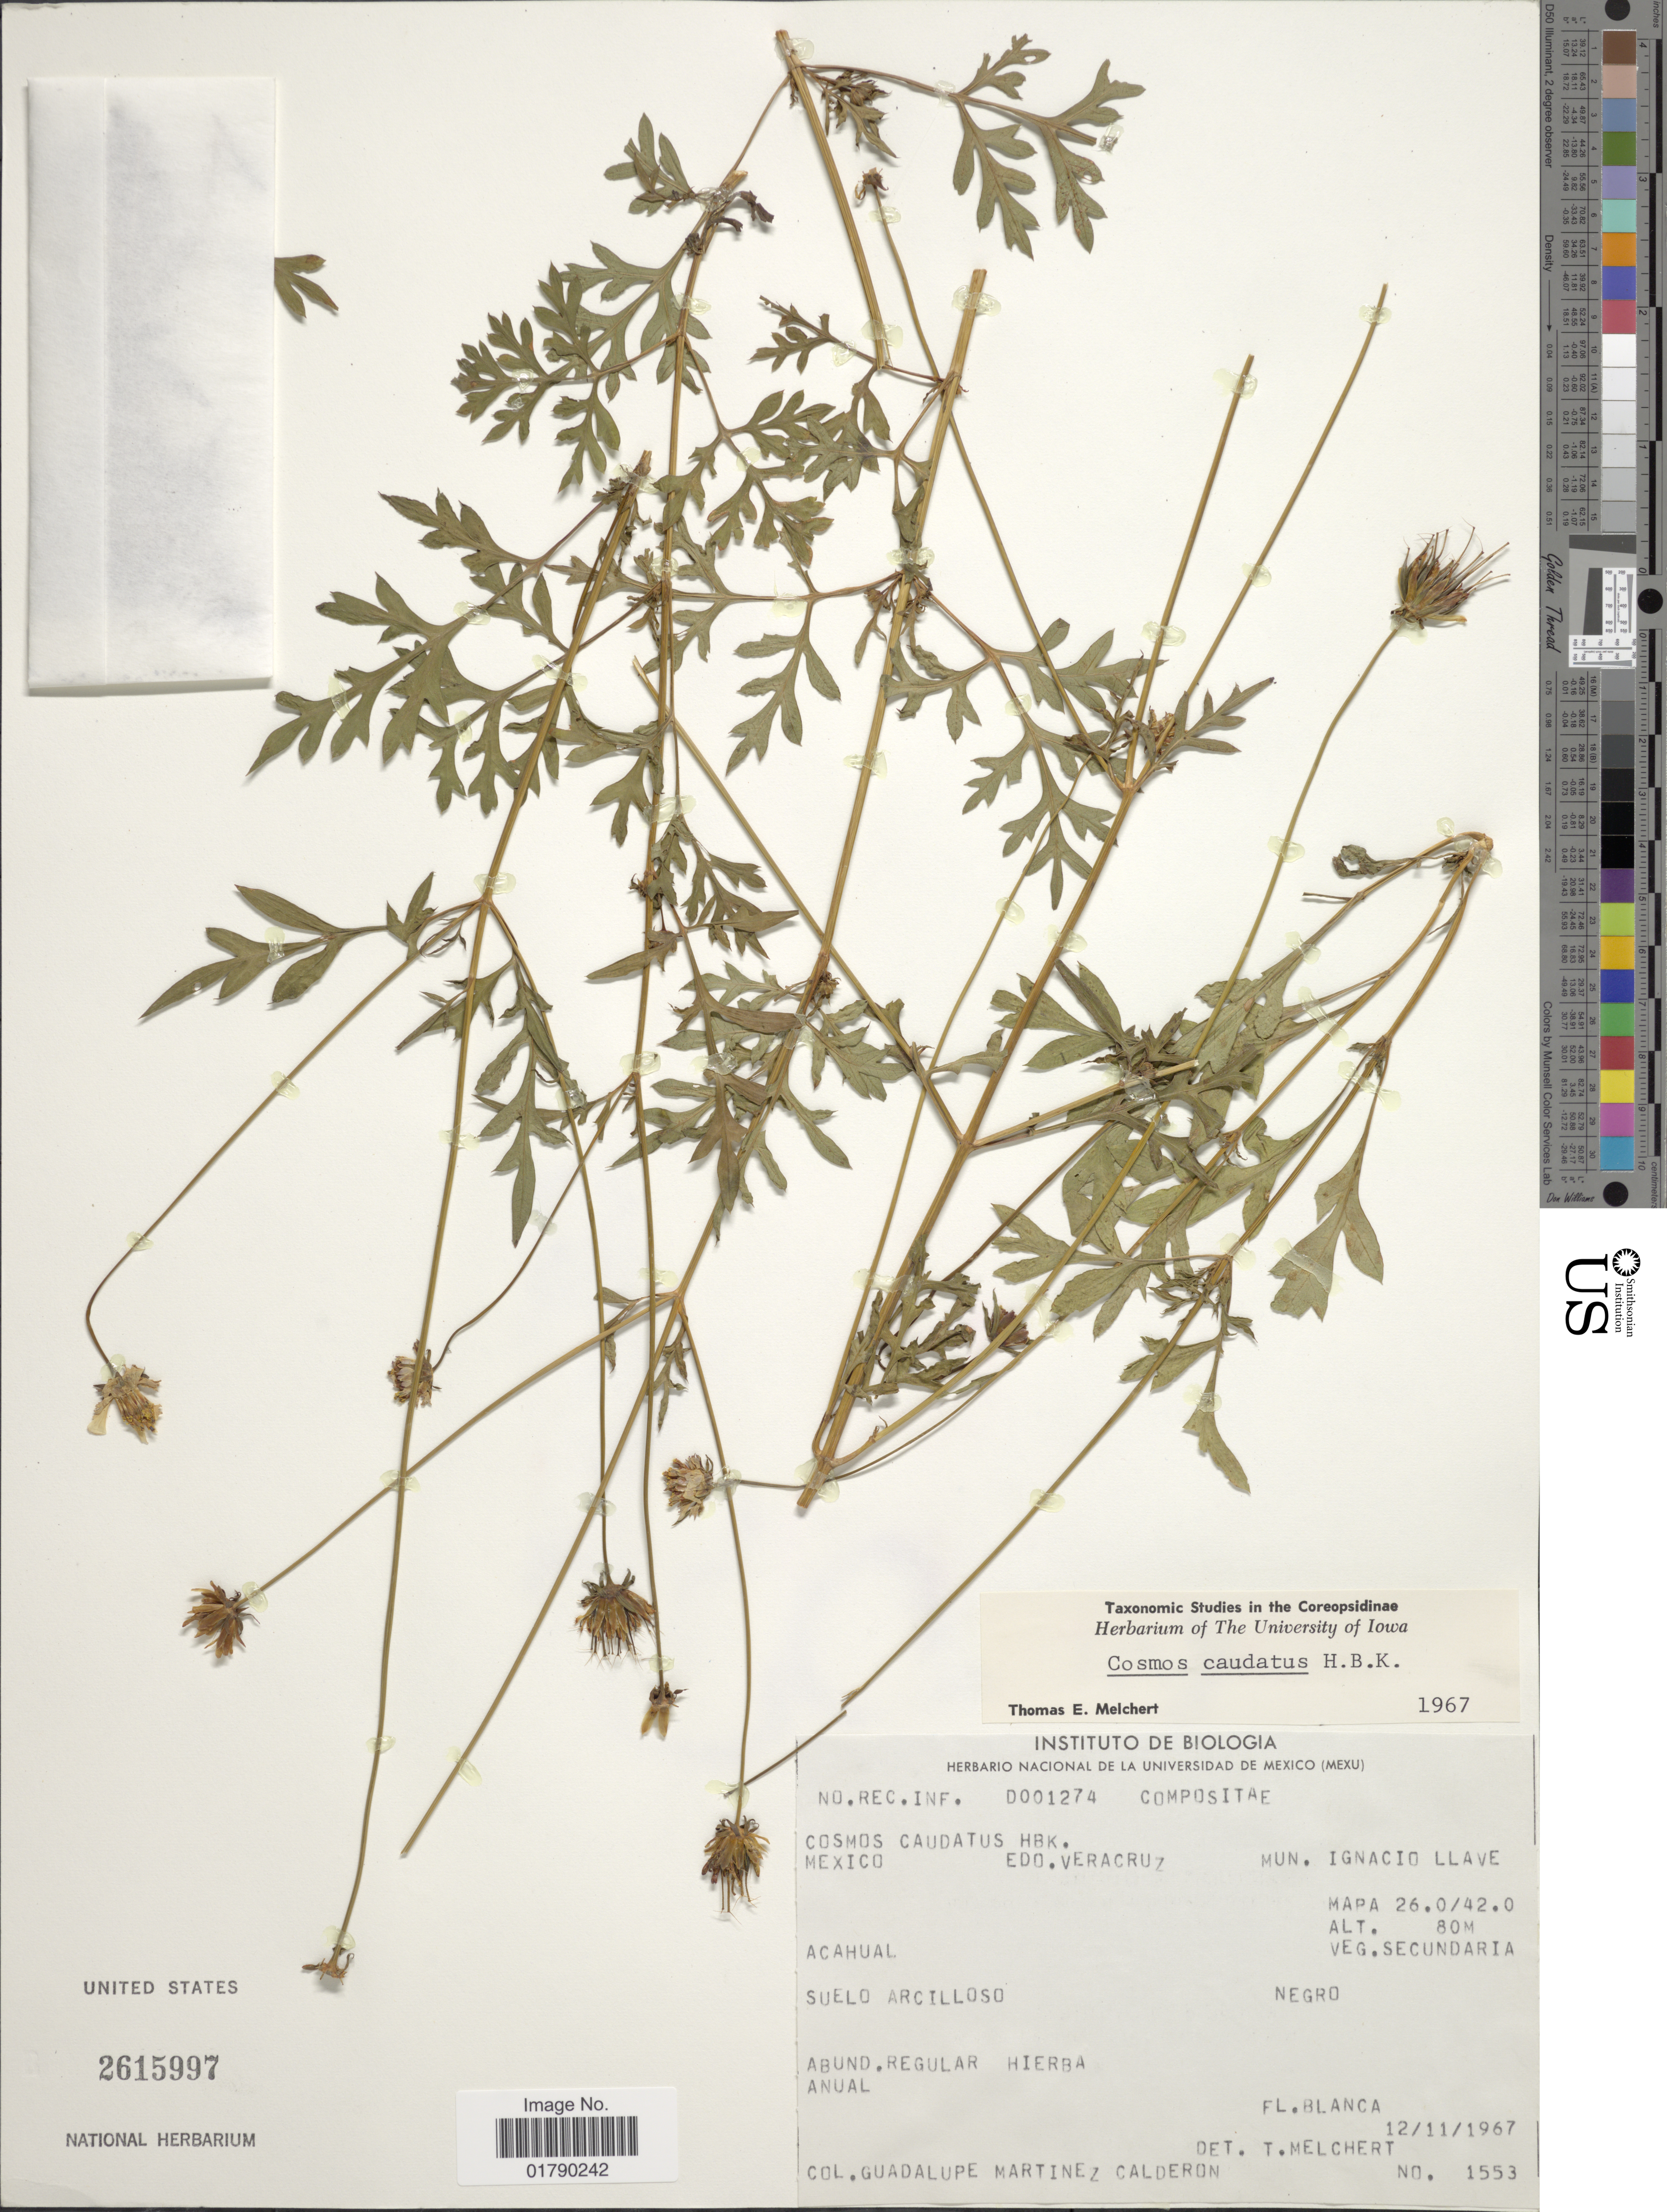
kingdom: Plantae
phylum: Tracheophyta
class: Magnoliopsida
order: Asterales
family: Asteraceae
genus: Cosmos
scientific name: Cosmos caudatus var. exaristatus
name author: Sherff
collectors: G. Martinez-C.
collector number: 1553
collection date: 1967-11-12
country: Mexico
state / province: Veracruz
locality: Edo. Veracruz, Mun. Ignacio Llave, Acahual, Suelo Arcilloso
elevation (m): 80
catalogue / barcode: US 2615997